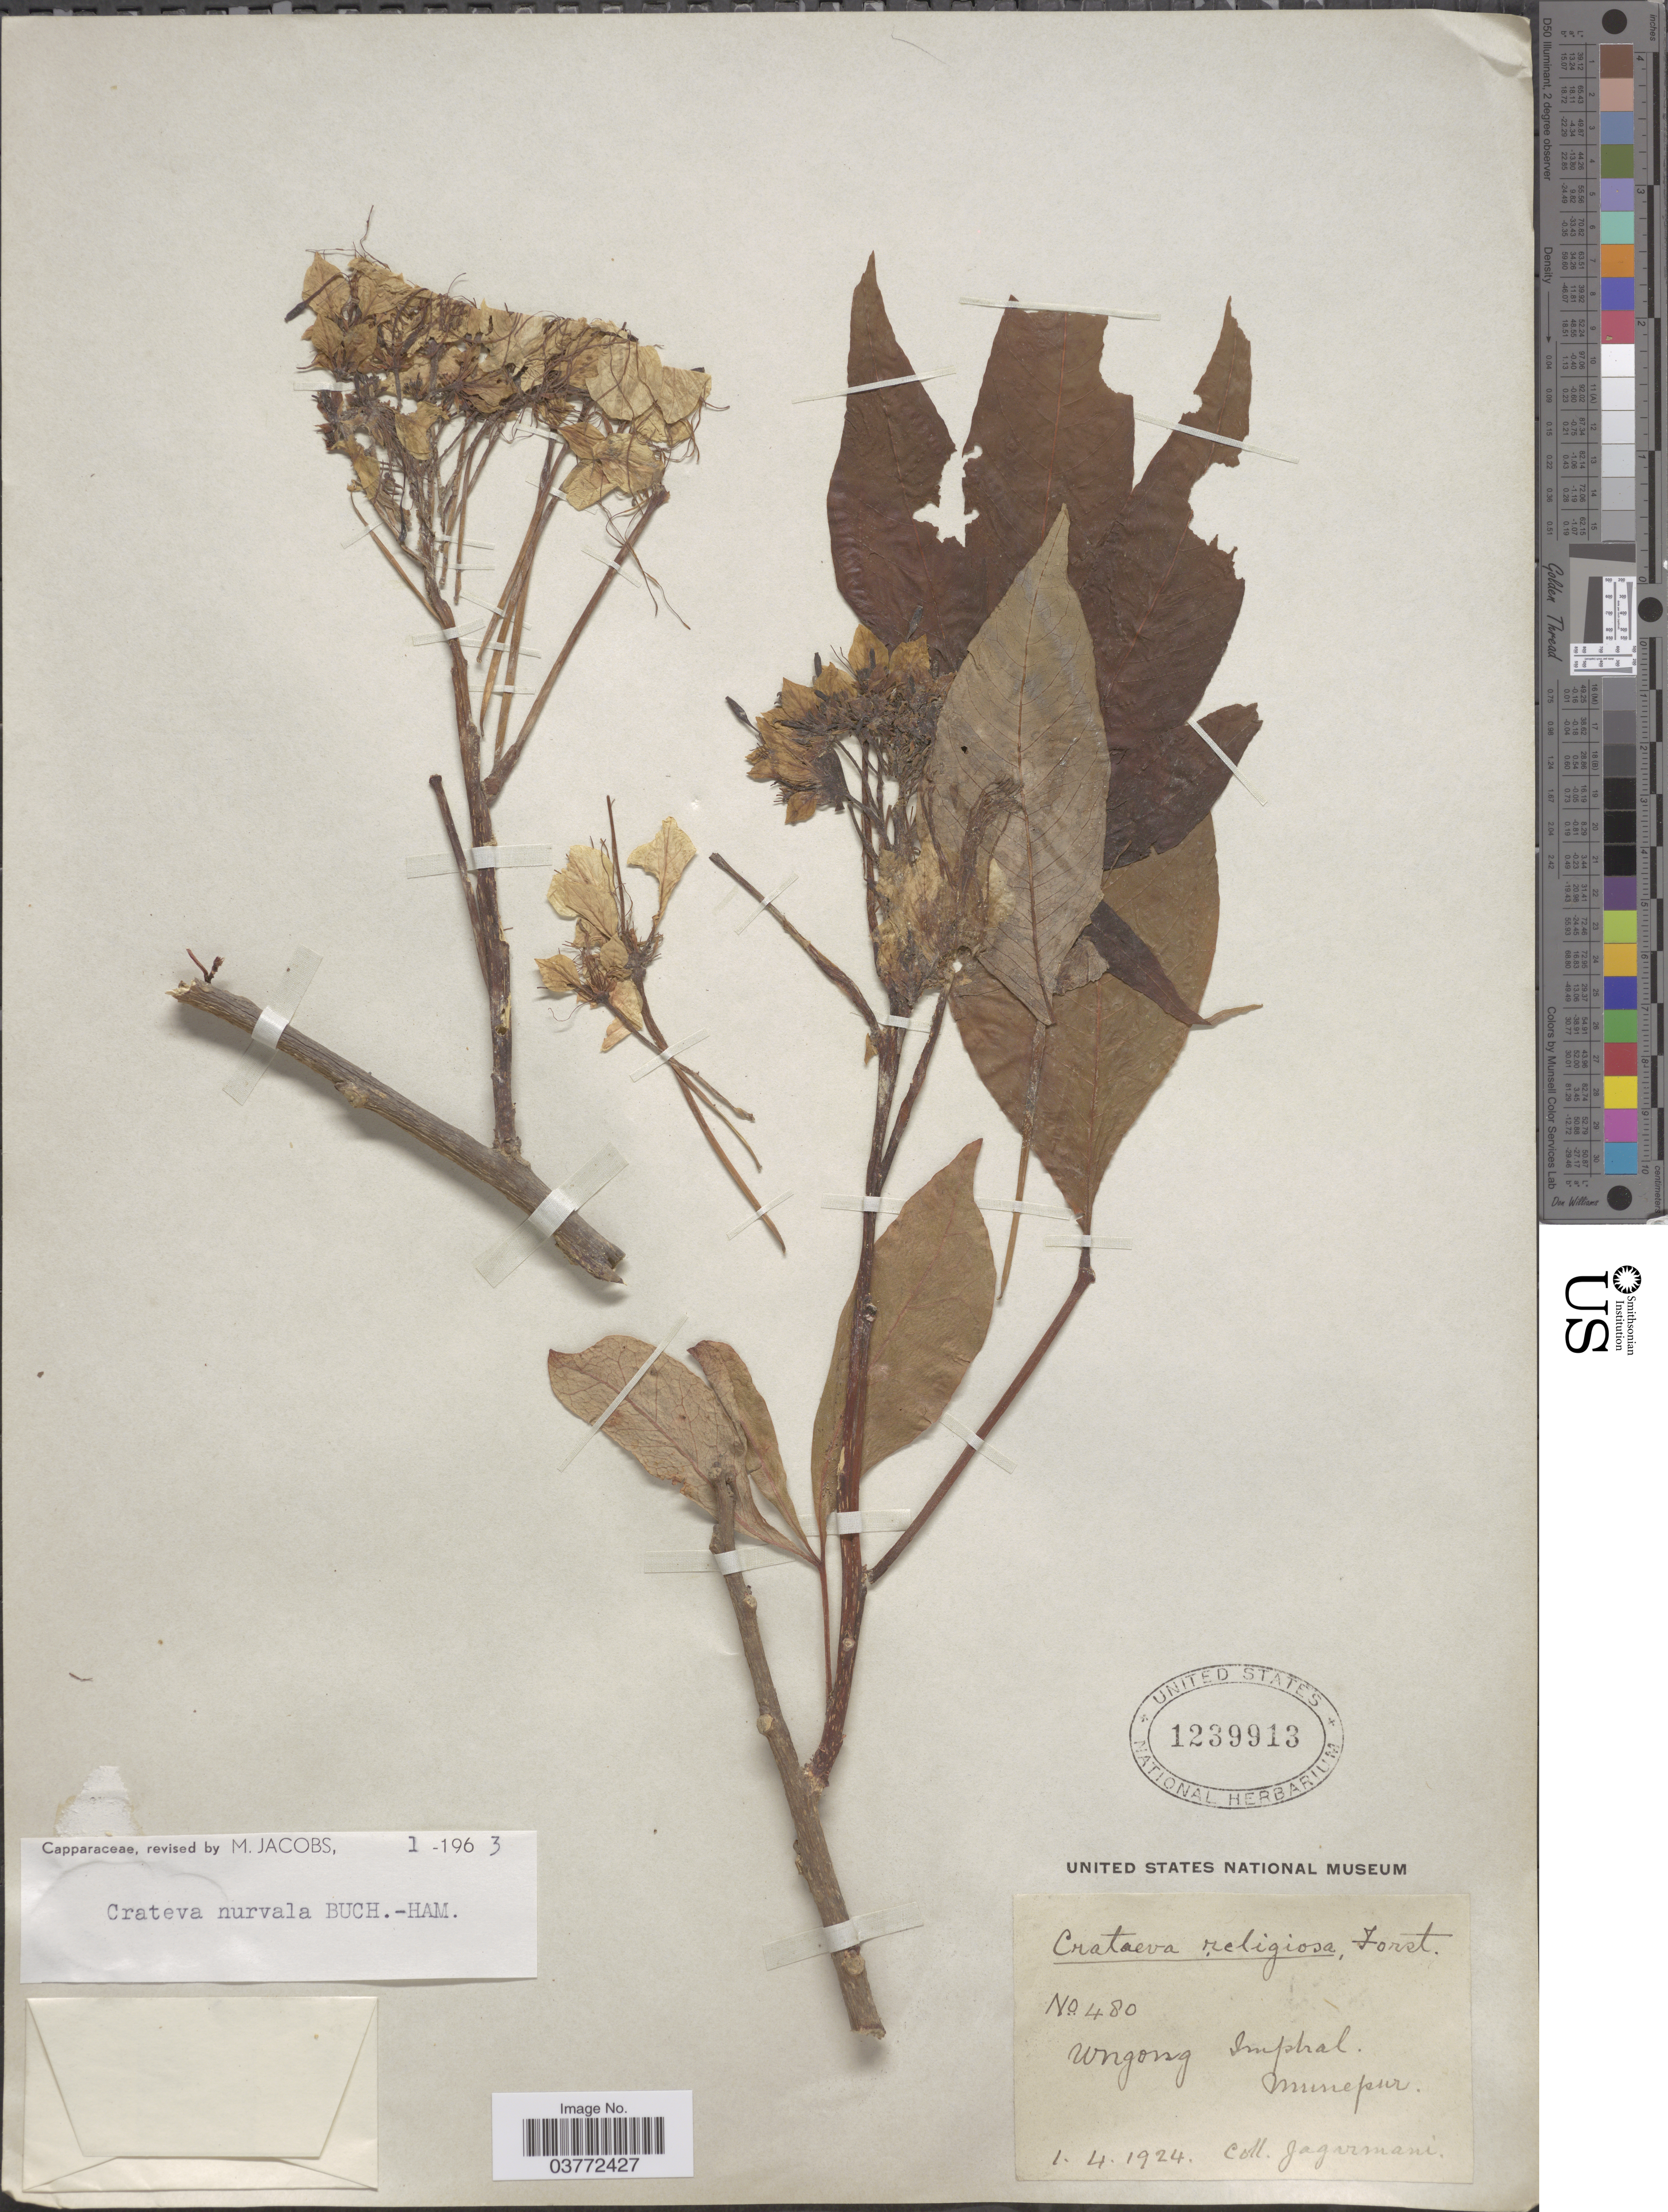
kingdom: Plantae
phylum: Tracheophyta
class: Magnoliopsida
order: Brassicales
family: Capparaceae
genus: Crateva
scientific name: Crateva nurvala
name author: Buch.-Ham.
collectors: -. Jagarmani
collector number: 480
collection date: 1924-04-01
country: India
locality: Woigong [interpreted] Imphal, Munepur.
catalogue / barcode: US 1239913